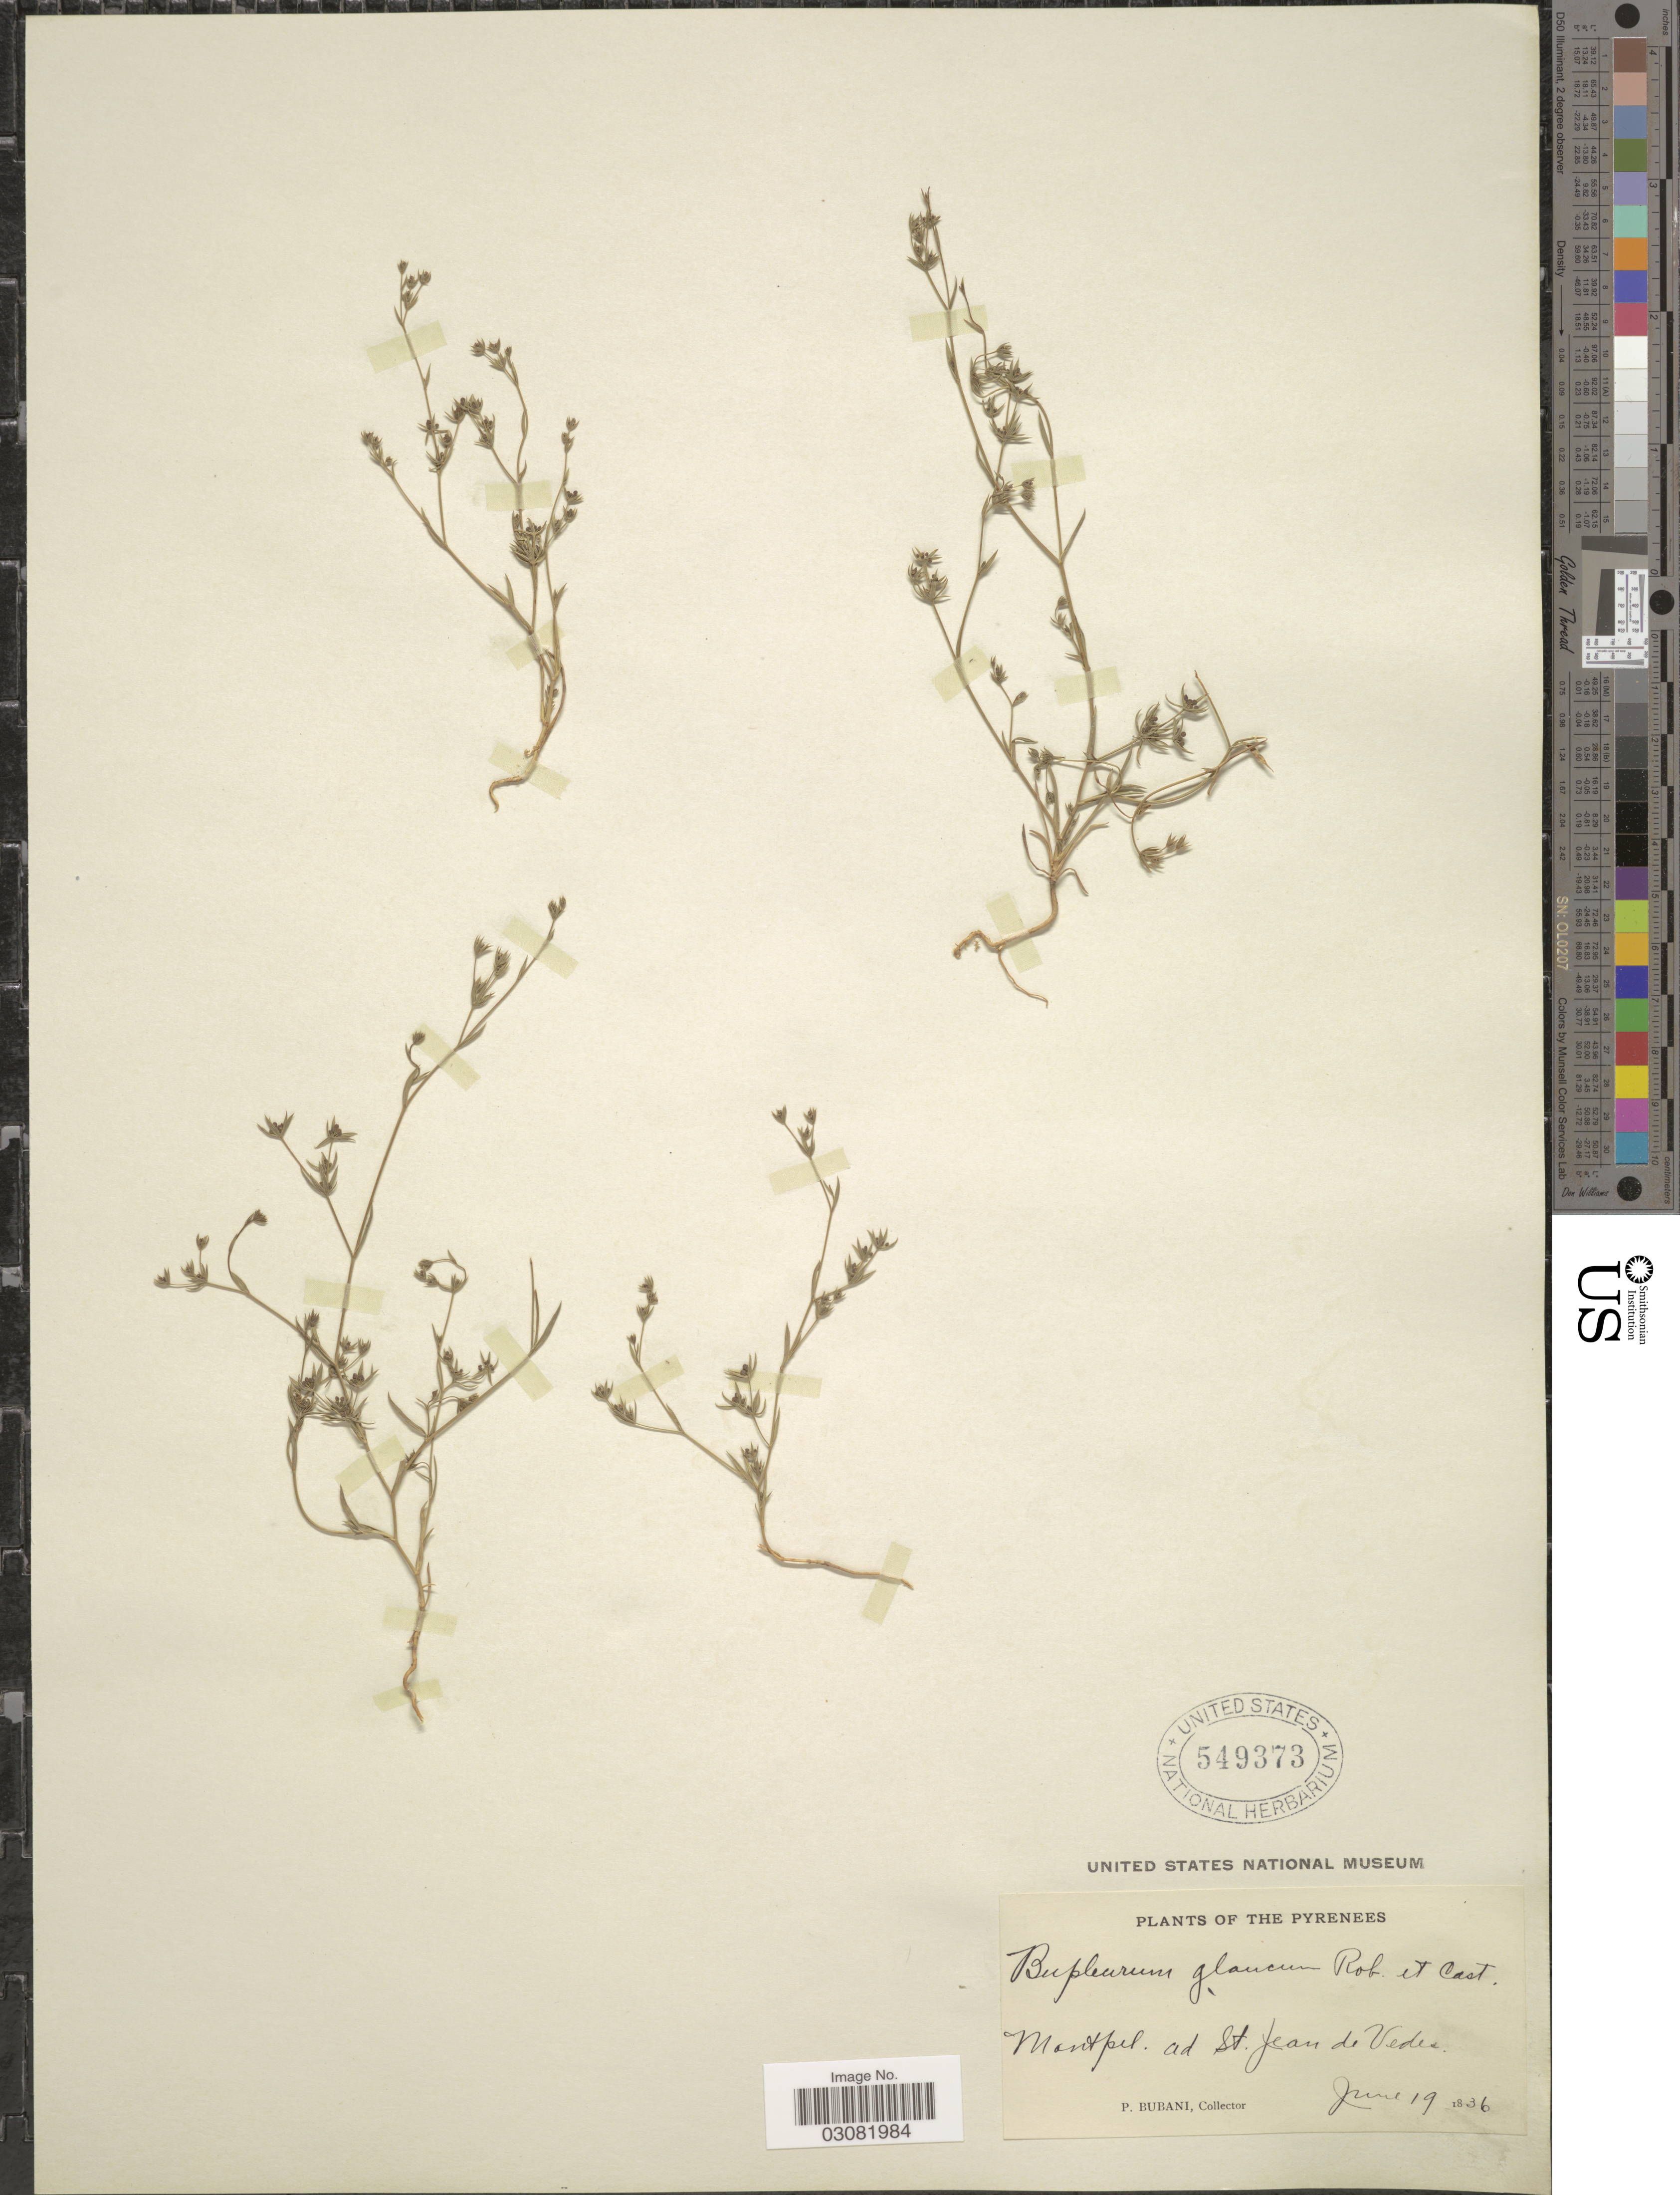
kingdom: Plantae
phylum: Tracheophyta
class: Magnoliopsida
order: Apiales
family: Apiaceae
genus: Bupleurum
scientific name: Bupleurum semicompositum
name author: L.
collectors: P. Bubani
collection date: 1836-06-19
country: France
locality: Montpel. ad St. Jean de Vedes. Pyrenees.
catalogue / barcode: US 549373